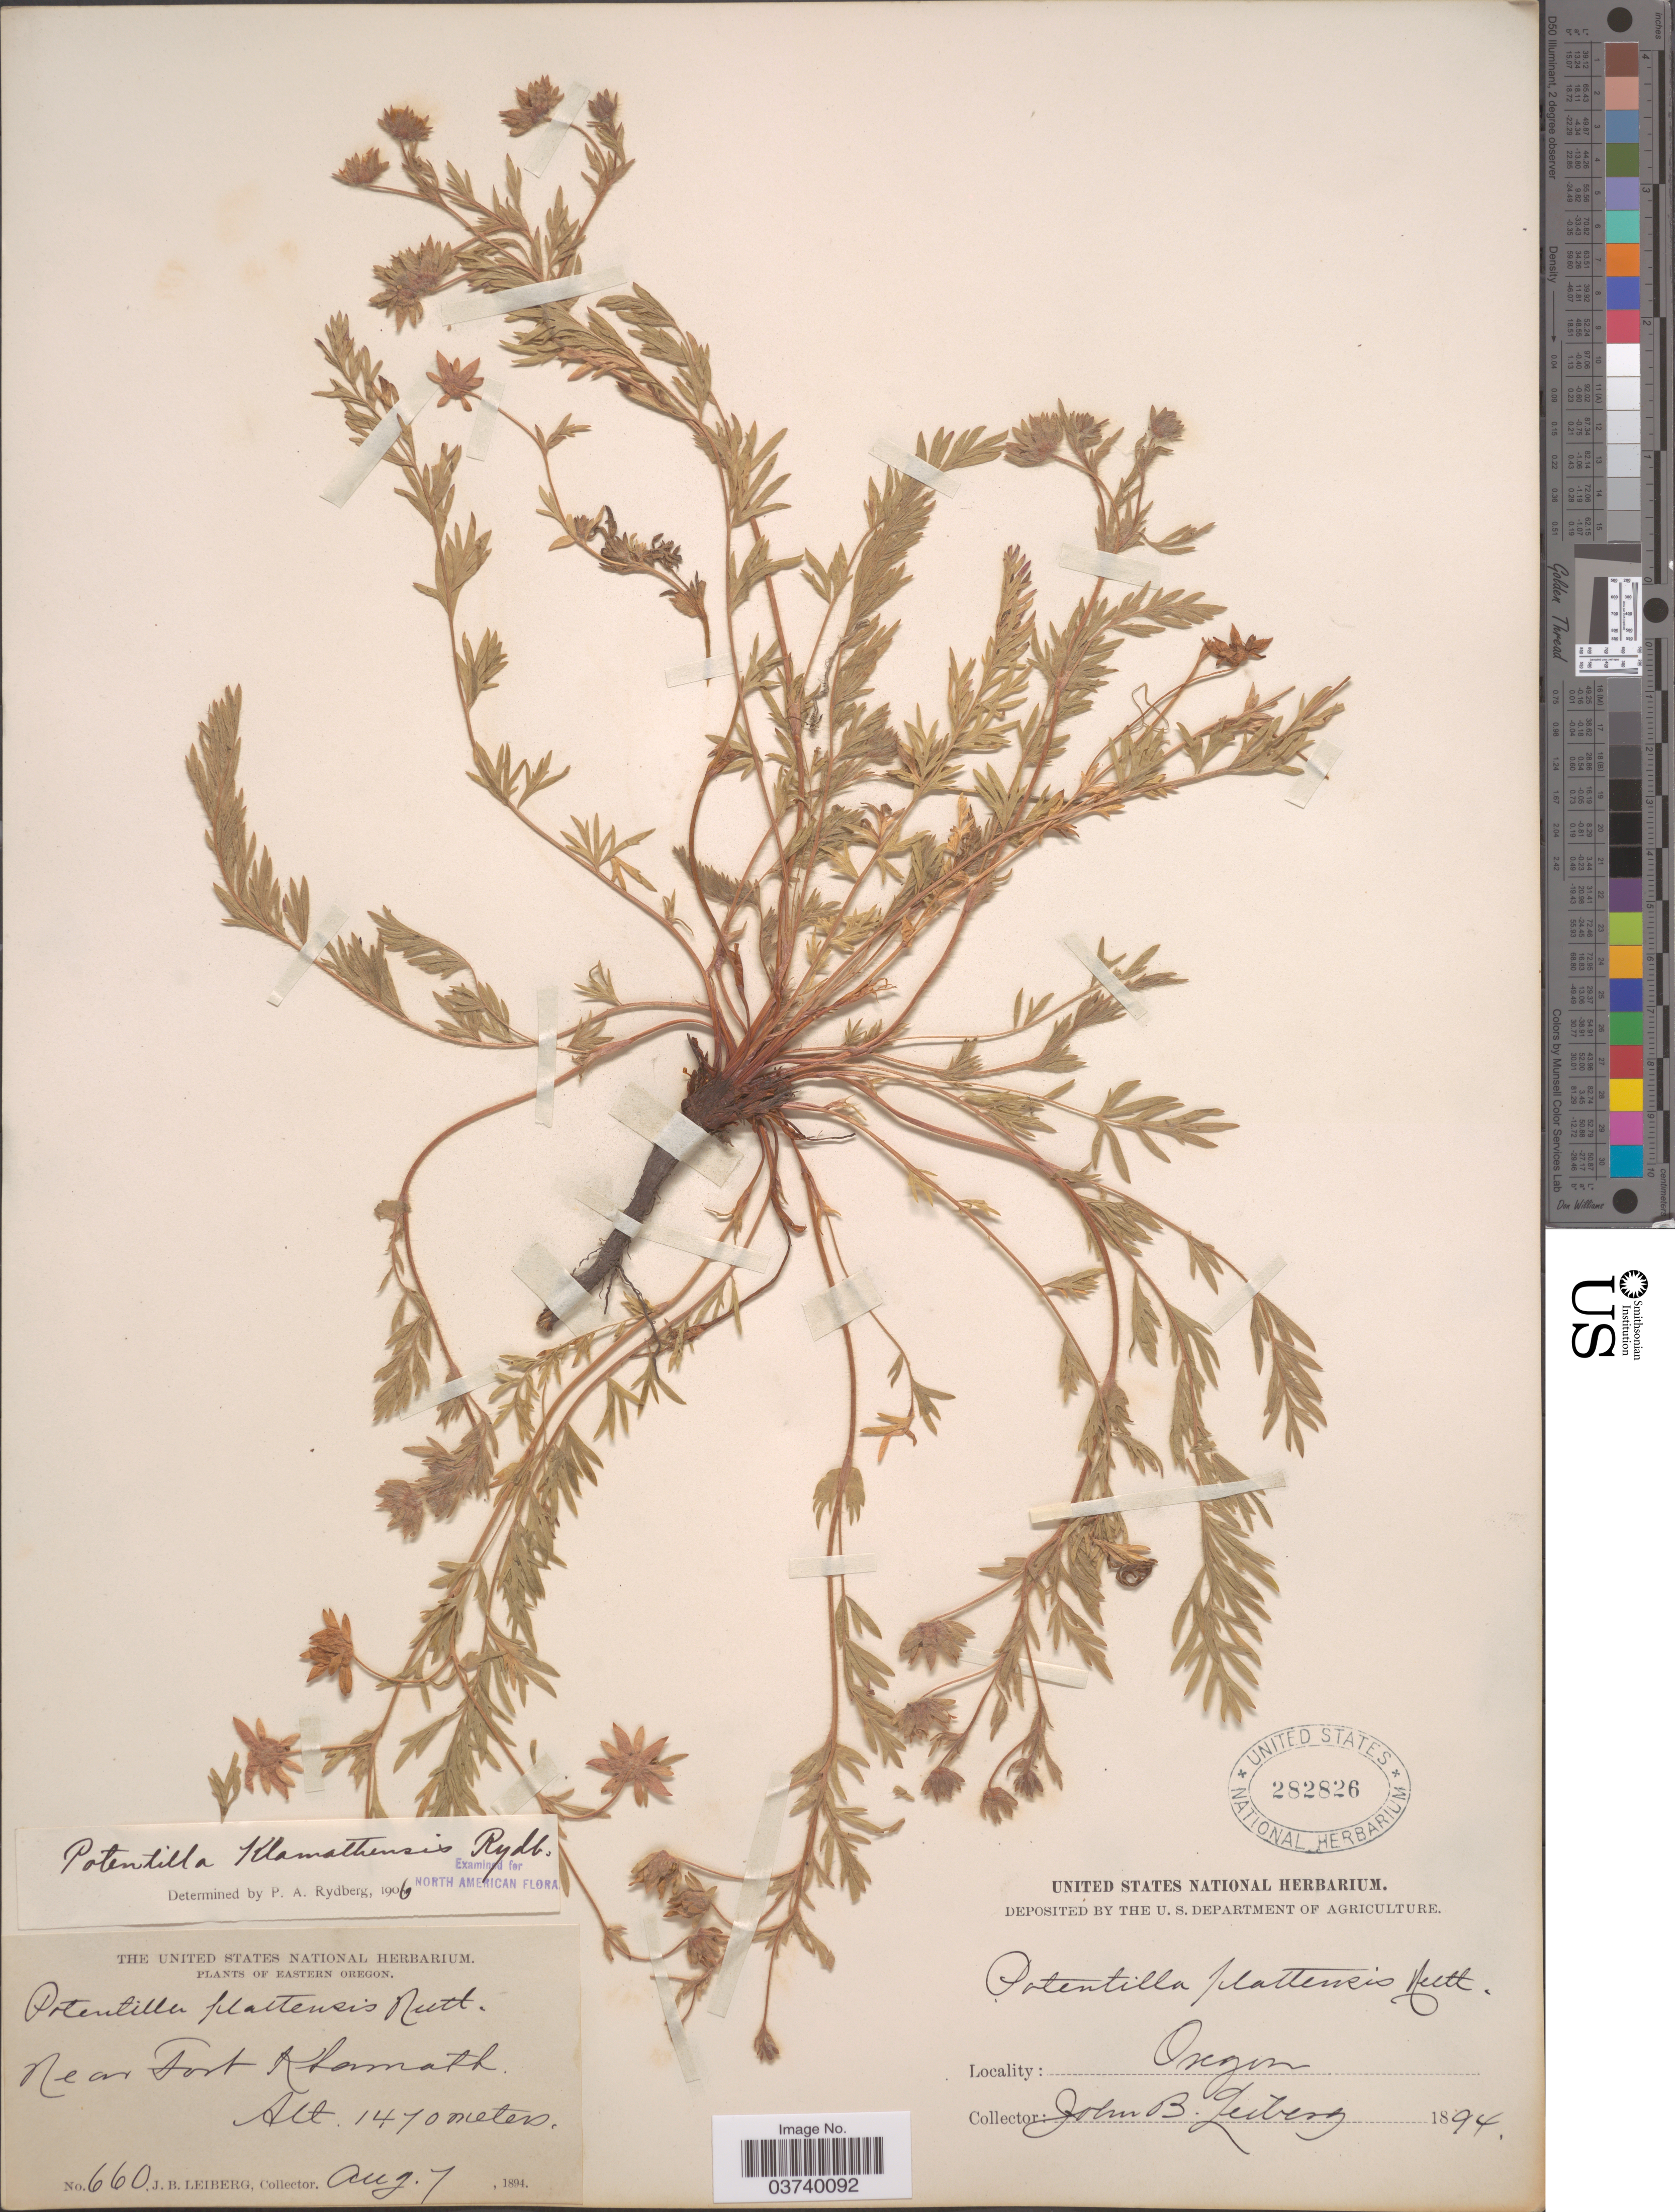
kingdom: Plantae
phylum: Tracheophyta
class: Magnoliopsida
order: Rosales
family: Rosaceae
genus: Potentilla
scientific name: Potentilla millefolia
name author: Rydb.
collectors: J. B. Leiberg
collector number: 660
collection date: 1894-08-07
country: United States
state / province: Oregon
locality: Eastern Oregon. Near Fort Klamath.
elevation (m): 1470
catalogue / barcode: US 282826